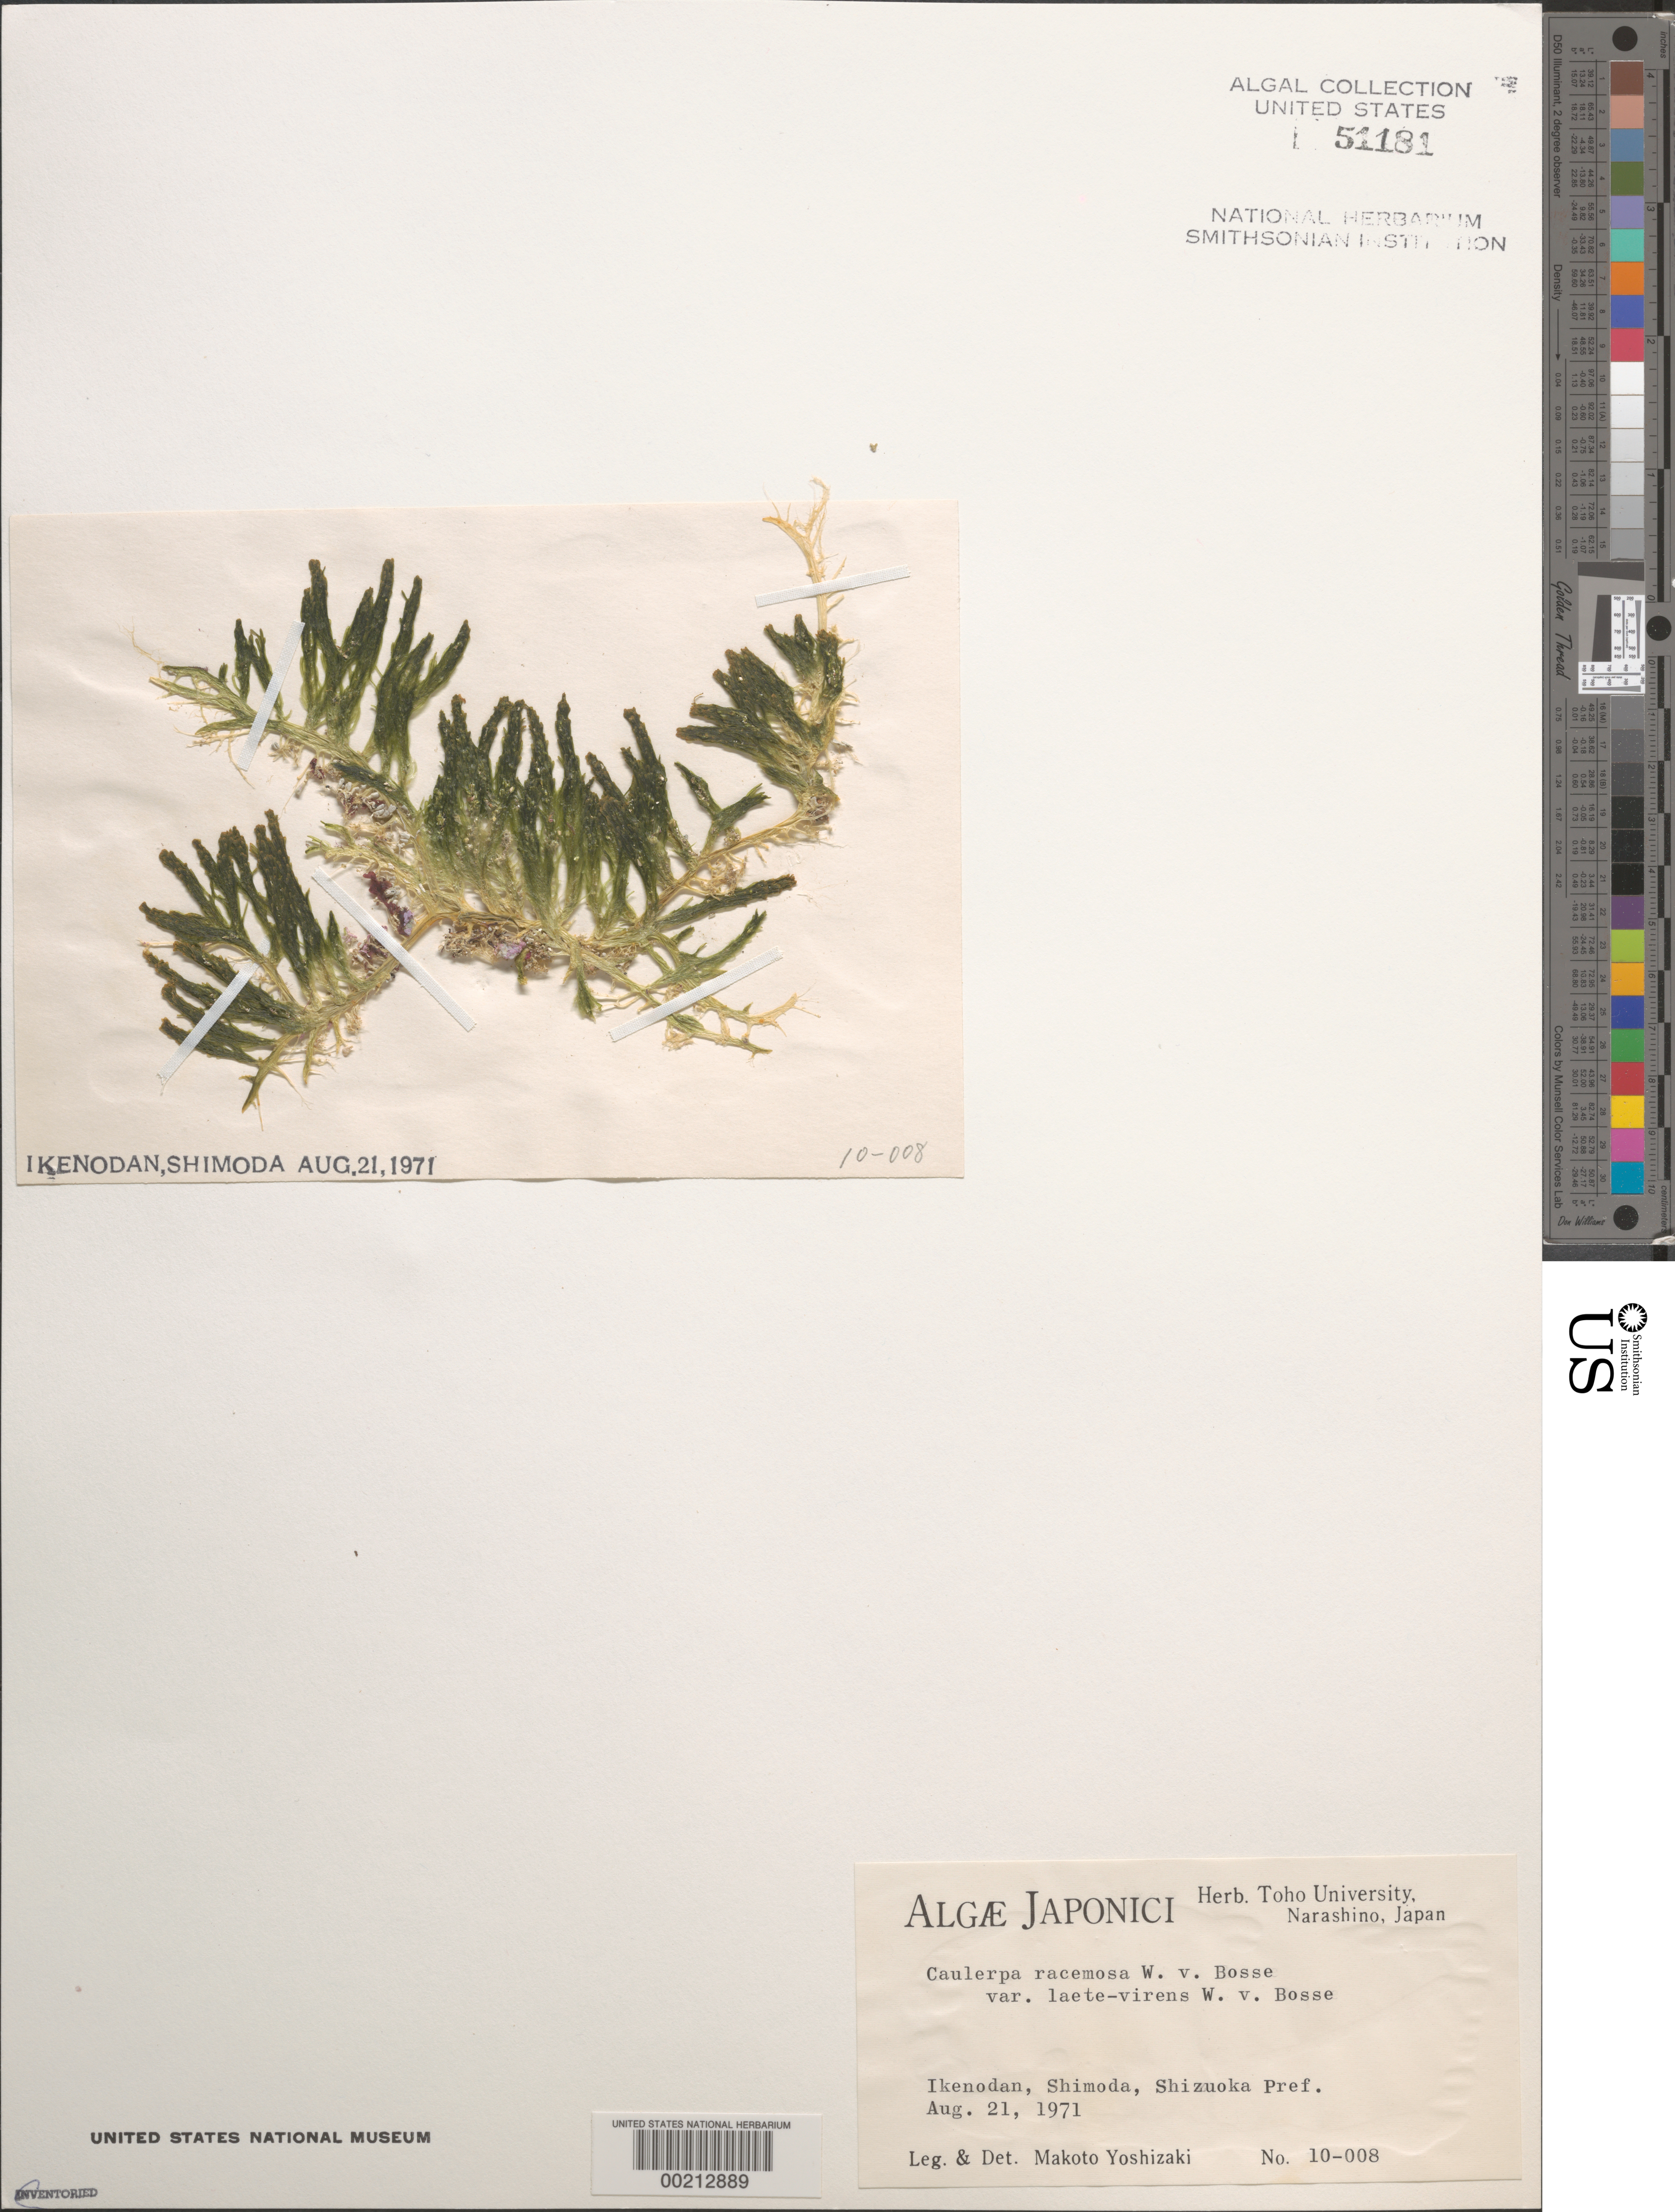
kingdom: Plantae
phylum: Chlorophyta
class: Ulvophyceae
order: Bryopsidales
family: Caulerpaceae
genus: Caulerpa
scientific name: Caulerpa racemosa var. laetevirens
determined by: Yoshizaki, M.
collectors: M. Yoshizaki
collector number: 10-008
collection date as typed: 21 Aug 1971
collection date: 1971-08-21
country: Japan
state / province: Sizuoka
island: Honshu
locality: Shimoda, Ikenodan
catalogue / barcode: US 51181